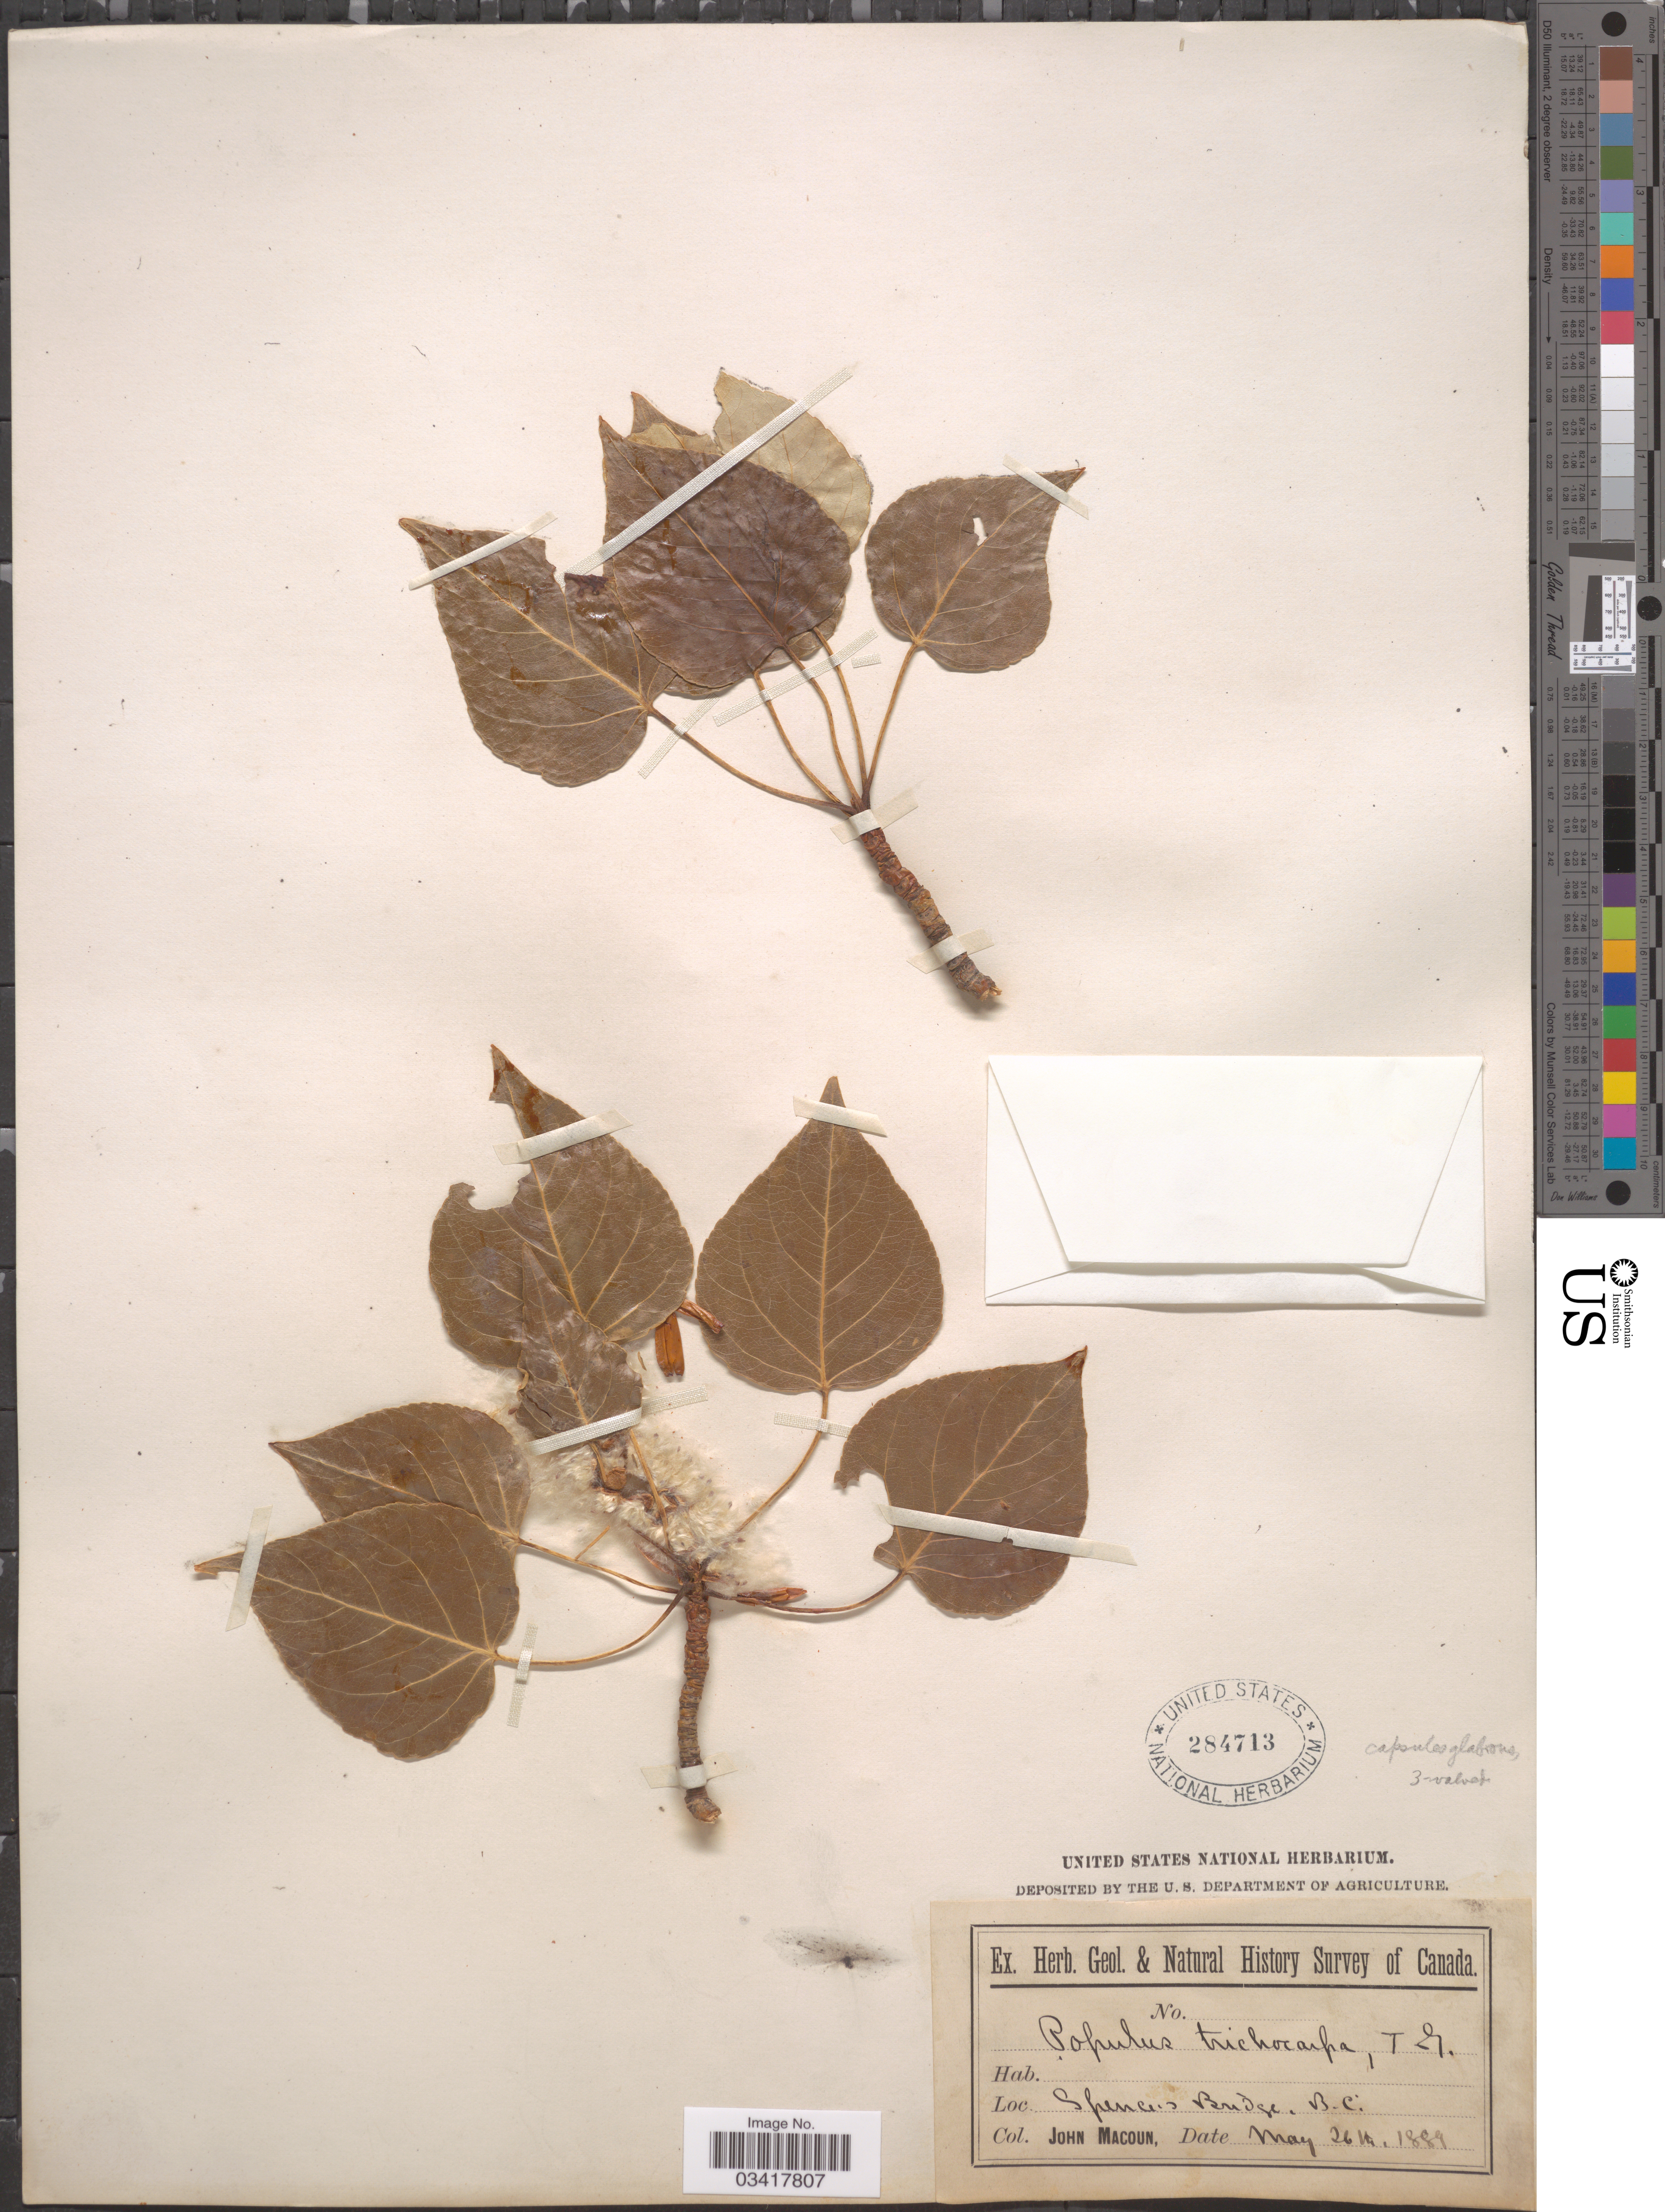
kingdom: Plantae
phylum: Tracheophyta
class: Magnoliopsida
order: Malpighiales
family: Salicaceae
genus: Populus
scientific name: Populus trichocarpa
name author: Torr. & A. Gray ex W. Hook.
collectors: J. Macoun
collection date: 1889-05-26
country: Canada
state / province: British Columbia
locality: Spences Bridge.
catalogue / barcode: US 284713